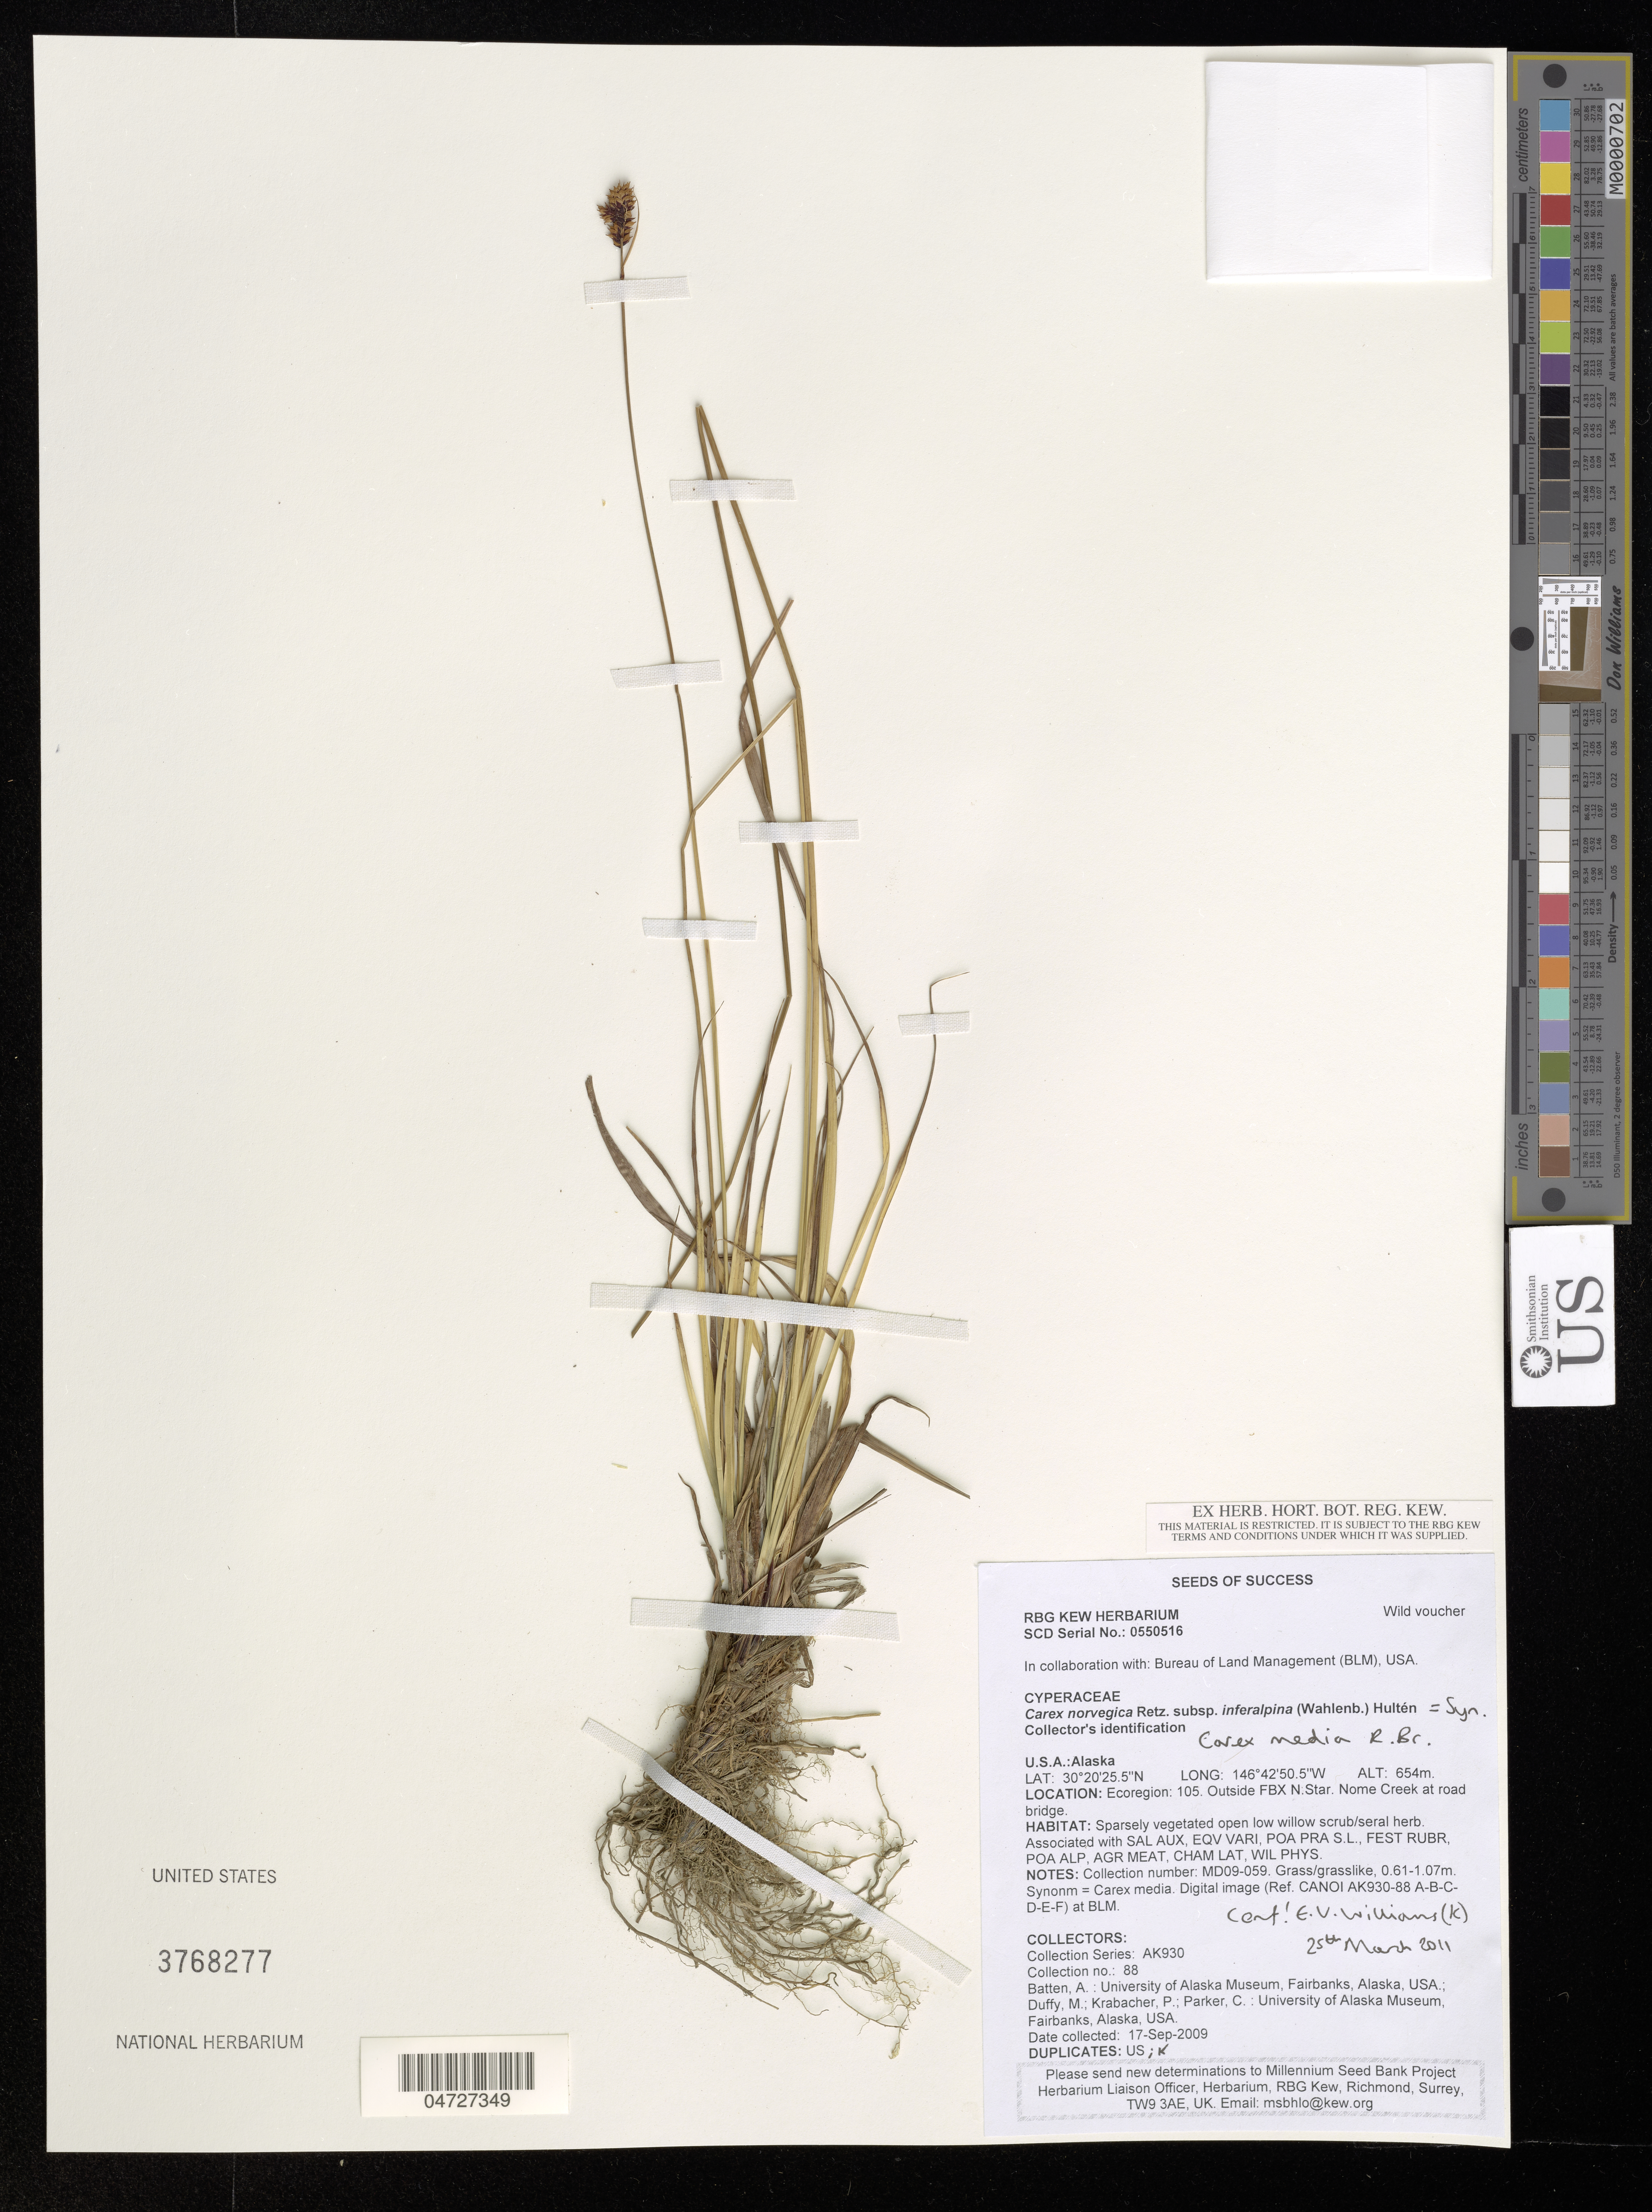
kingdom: Plantae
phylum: Tracheophyta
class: Liliopsida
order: Poales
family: Cyperaceae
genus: Carex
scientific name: Carex norvegica subsp. inferalpina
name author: (Wahlenb.) Hultén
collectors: A. Batten, M. Duffy, P. Krabacher & C. Parker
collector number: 88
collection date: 2009-09-17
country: United States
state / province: Alaska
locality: Ecoregion: 105. Outside FBX N. Star. Nome Creek at road bridge.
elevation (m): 654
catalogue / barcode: US 3768277